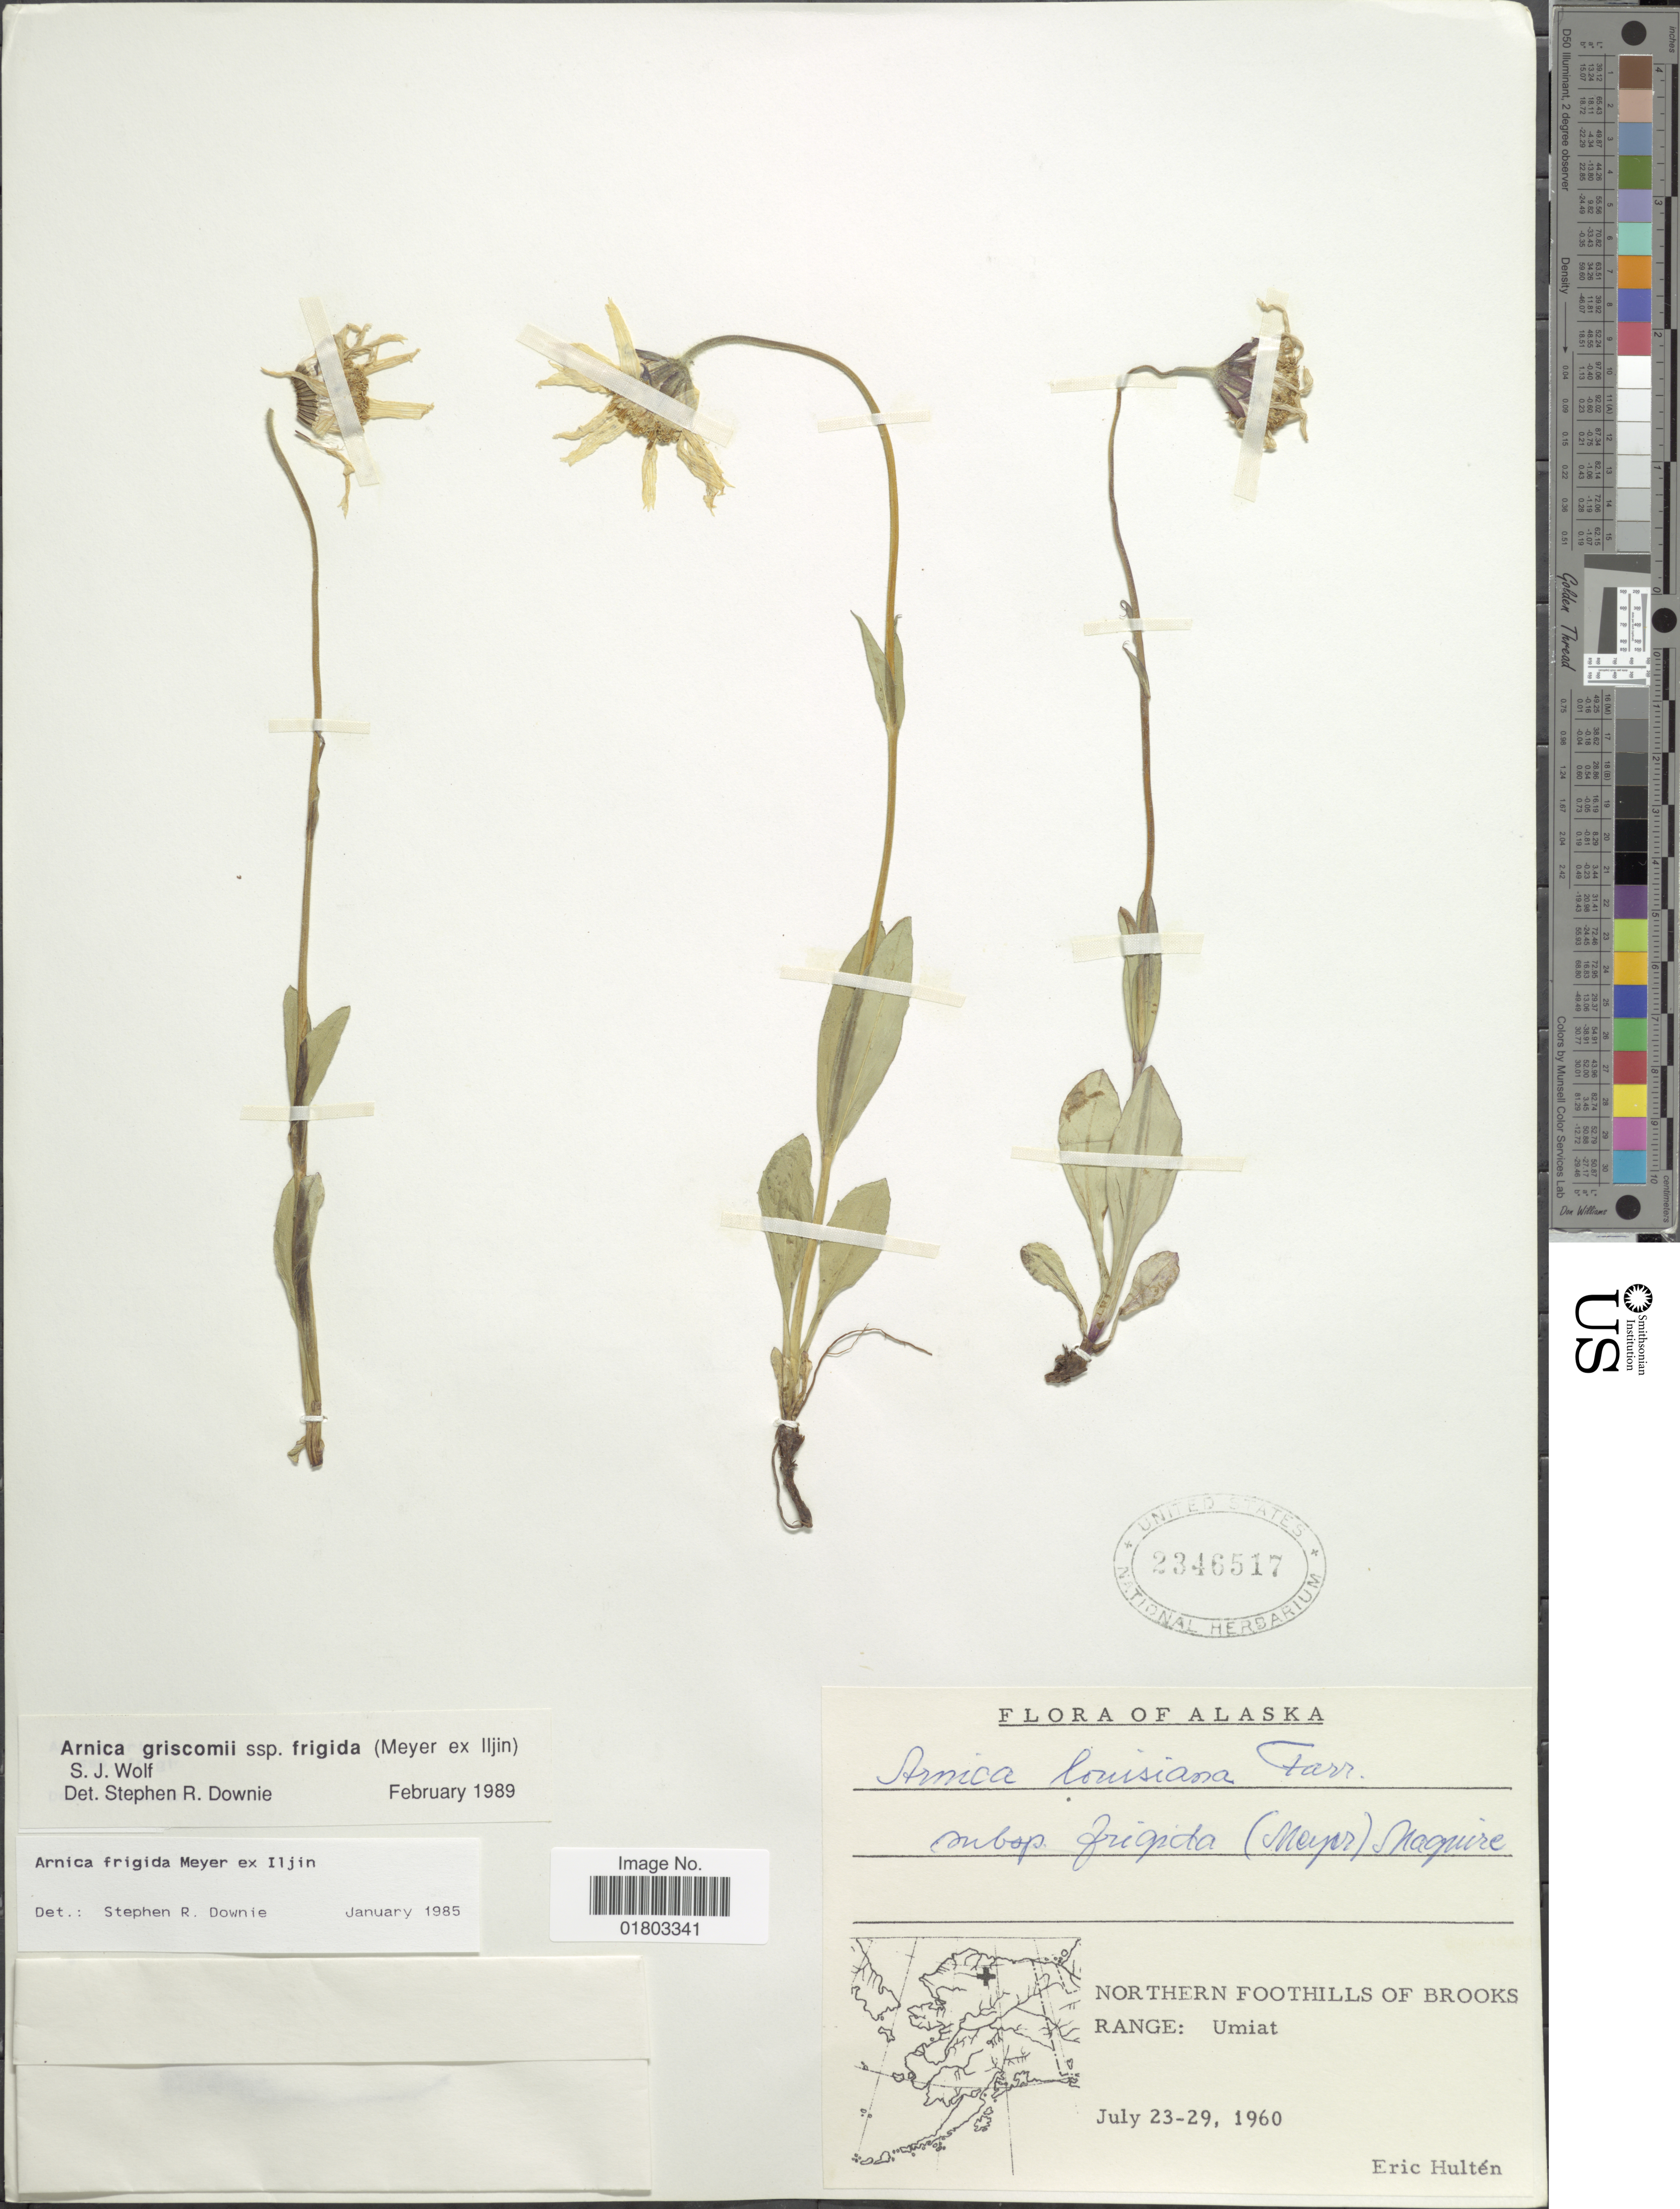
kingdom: Plantae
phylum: Tracheophyta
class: Magnoliopsida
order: Asterales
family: Asteraceae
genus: Arnica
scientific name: Arnica griscomii subsp. frigida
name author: (C.A. Mey. ex Iljin) S.J. Wolf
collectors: E. G. Hultén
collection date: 1960-07-23/1960-07-29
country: United States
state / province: Alaska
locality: Northern Foothills of Brooks Range: Umiat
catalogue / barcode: US 2346517